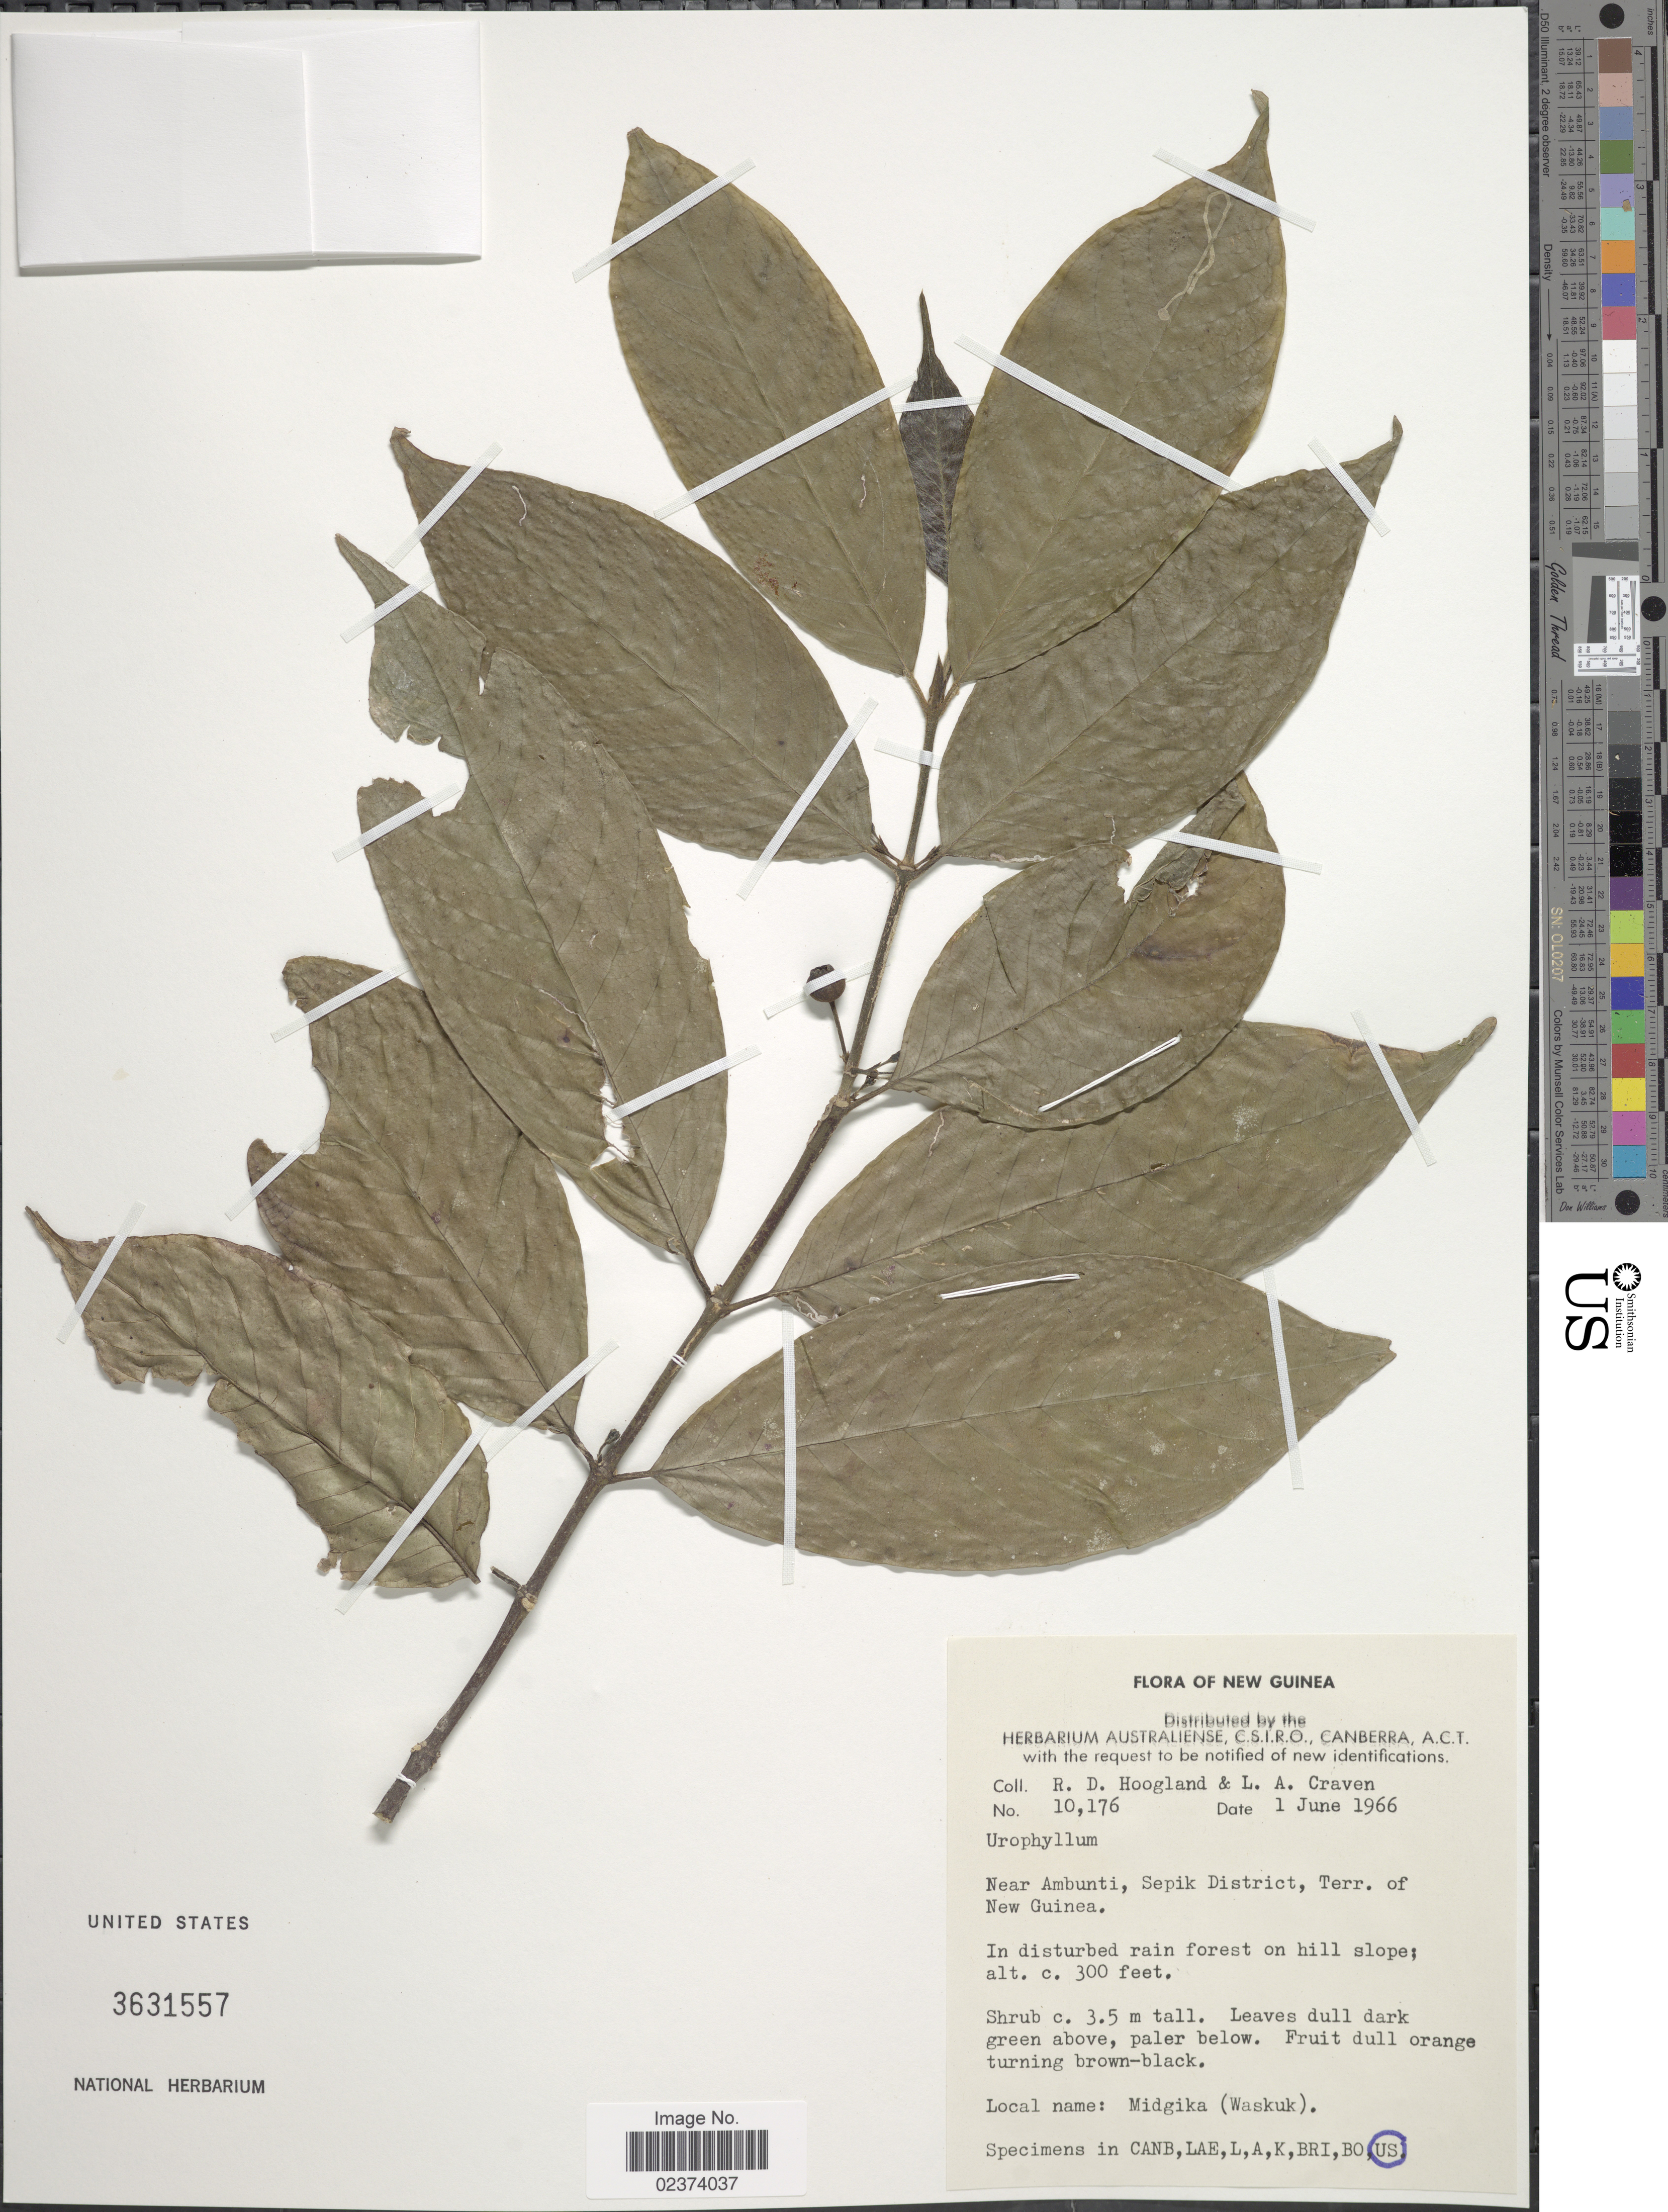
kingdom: Plantae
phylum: Tracheophyta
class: Magnoliopsida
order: Gentianales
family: Rubiaceae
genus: Urophyllum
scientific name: Urophyllum sp.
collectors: R. D. Hoogland & L. A. Craven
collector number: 10176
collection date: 1966-06-01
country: Papua New Guinea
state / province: East Sepik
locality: New Guinea, Near Ambunti, Sepik District, Terr. of New Guinea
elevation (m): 91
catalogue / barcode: US 3631557